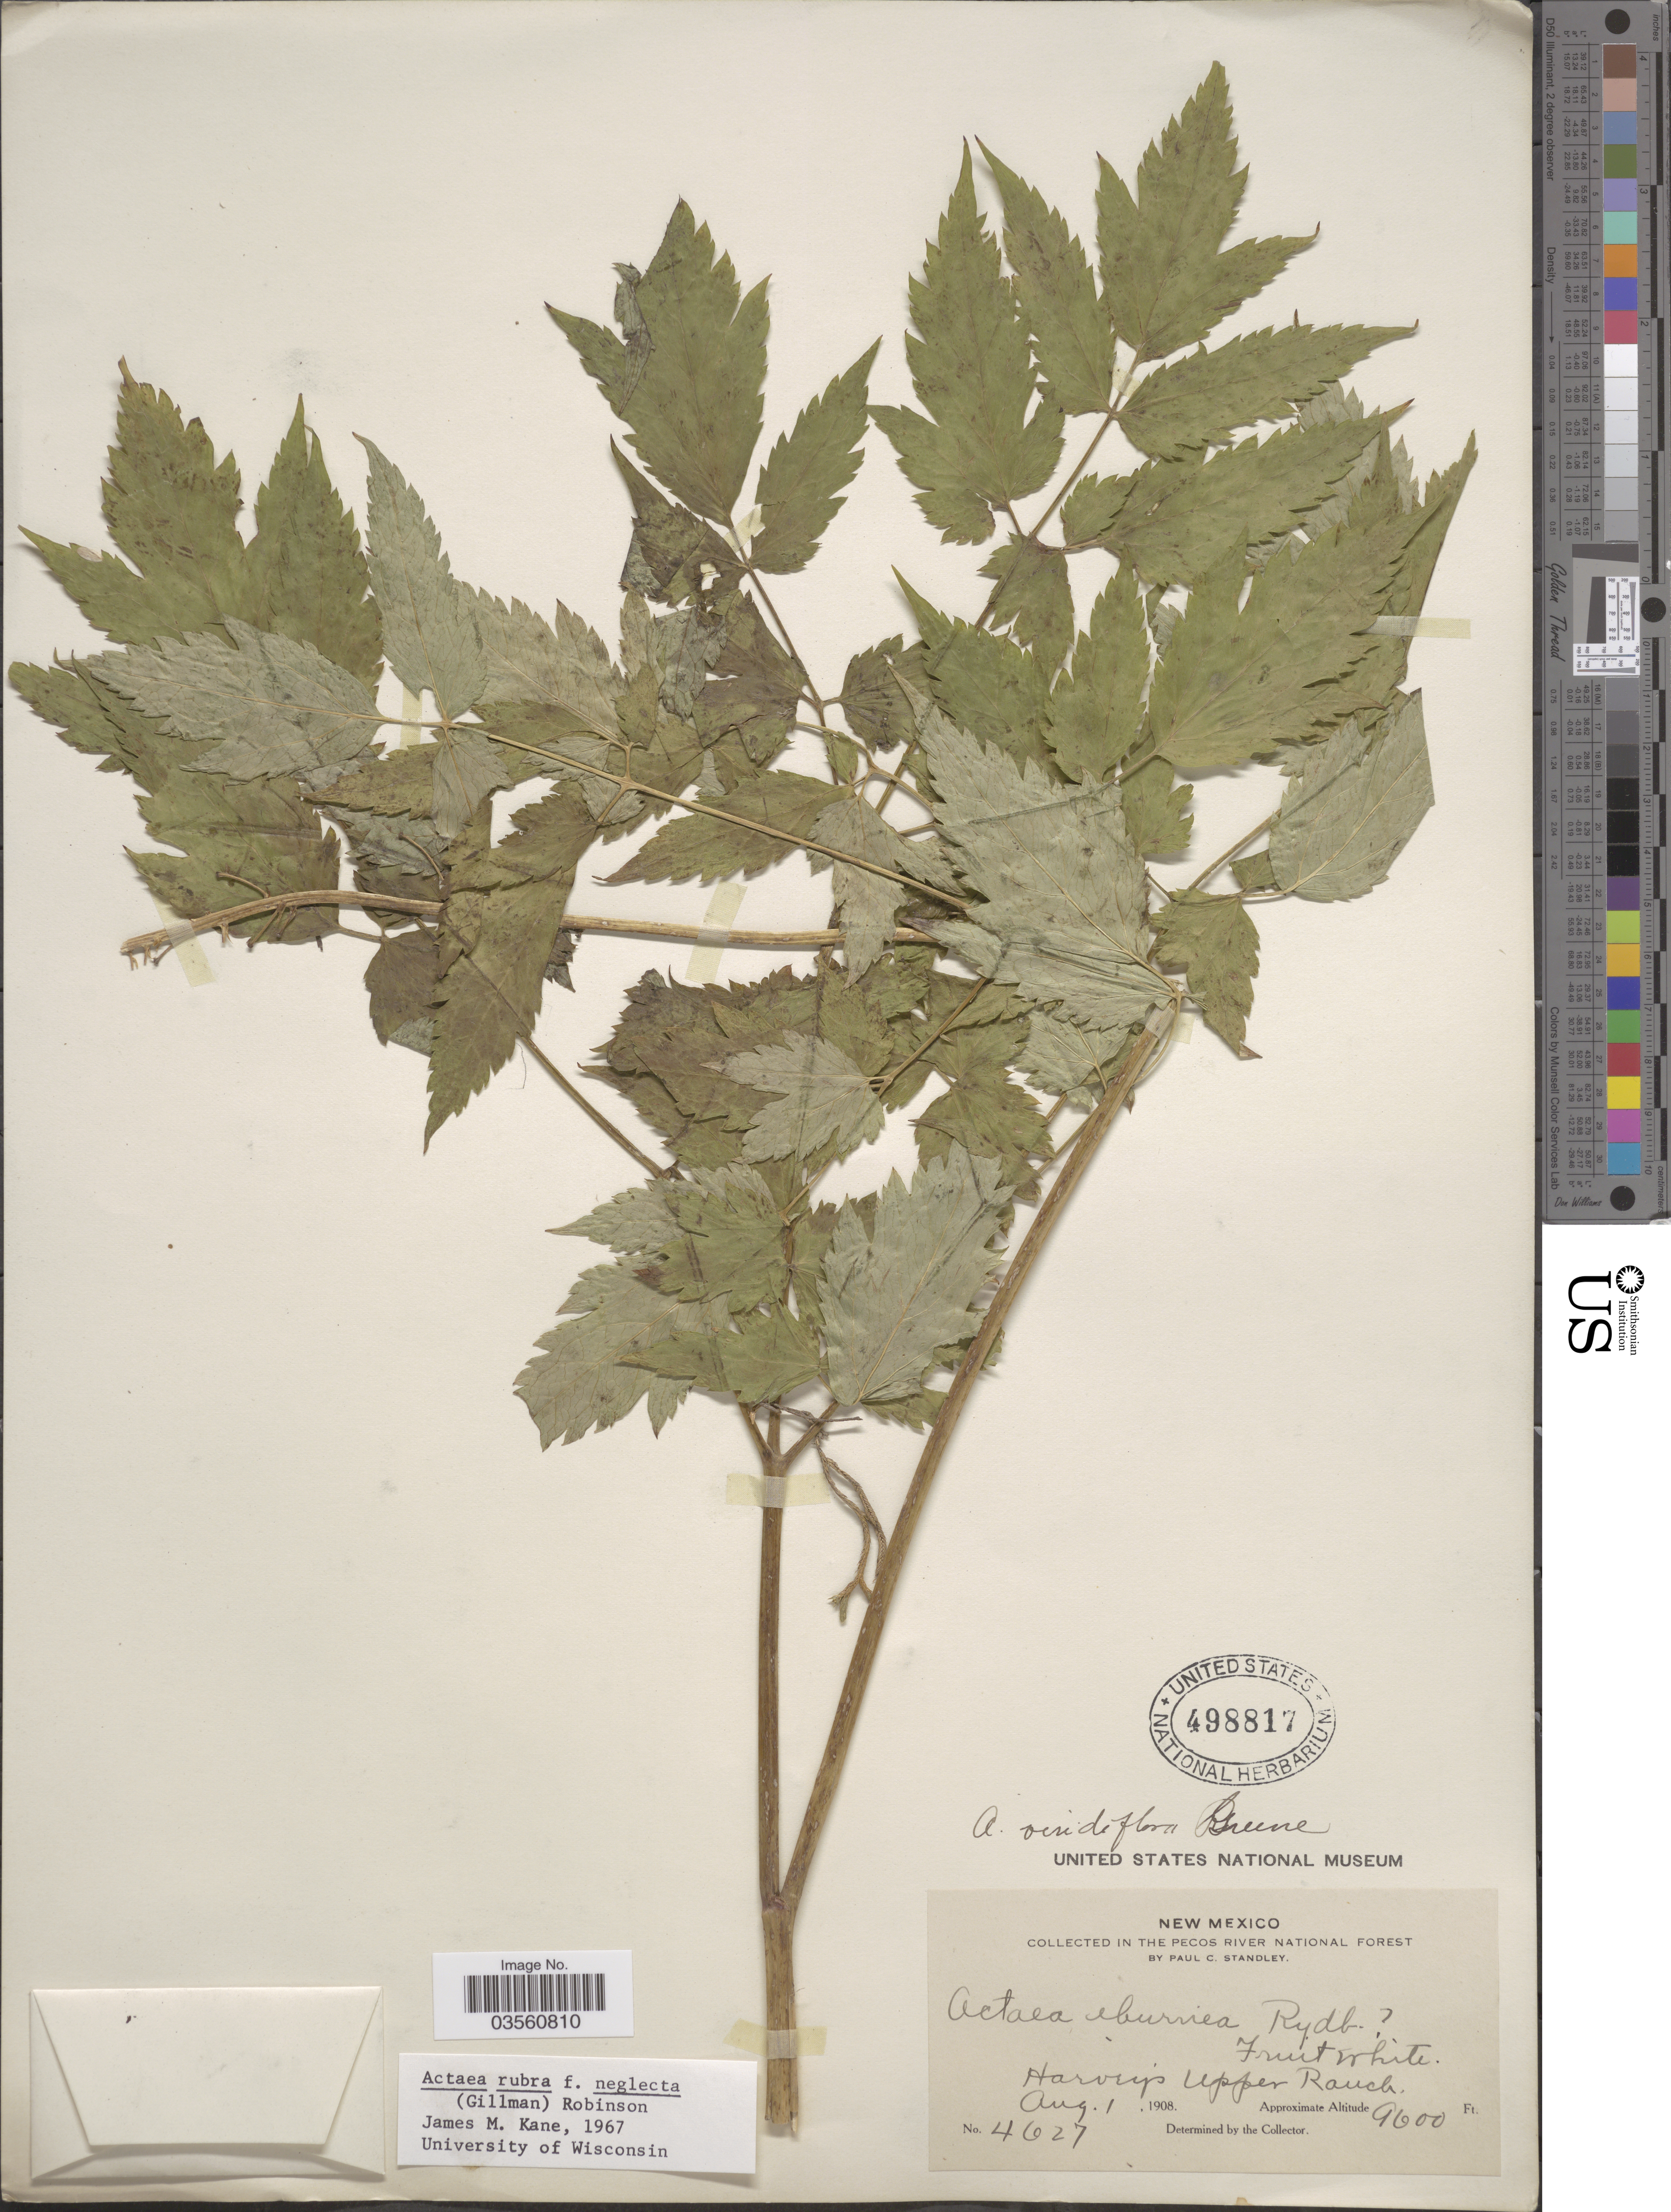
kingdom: Plantae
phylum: Tracheophyta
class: Magnoliopsida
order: Ranunculales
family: Ranunculaceae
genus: Actaea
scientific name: Actaea rubra f. neglecta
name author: (Gillman) B.L. Rob.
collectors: P. C. Standley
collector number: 4627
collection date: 1908-08-01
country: United States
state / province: New Mexico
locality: In the Pecos River National Forest. Harvey's Upper Ranch.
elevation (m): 2926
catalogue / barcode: US 498817